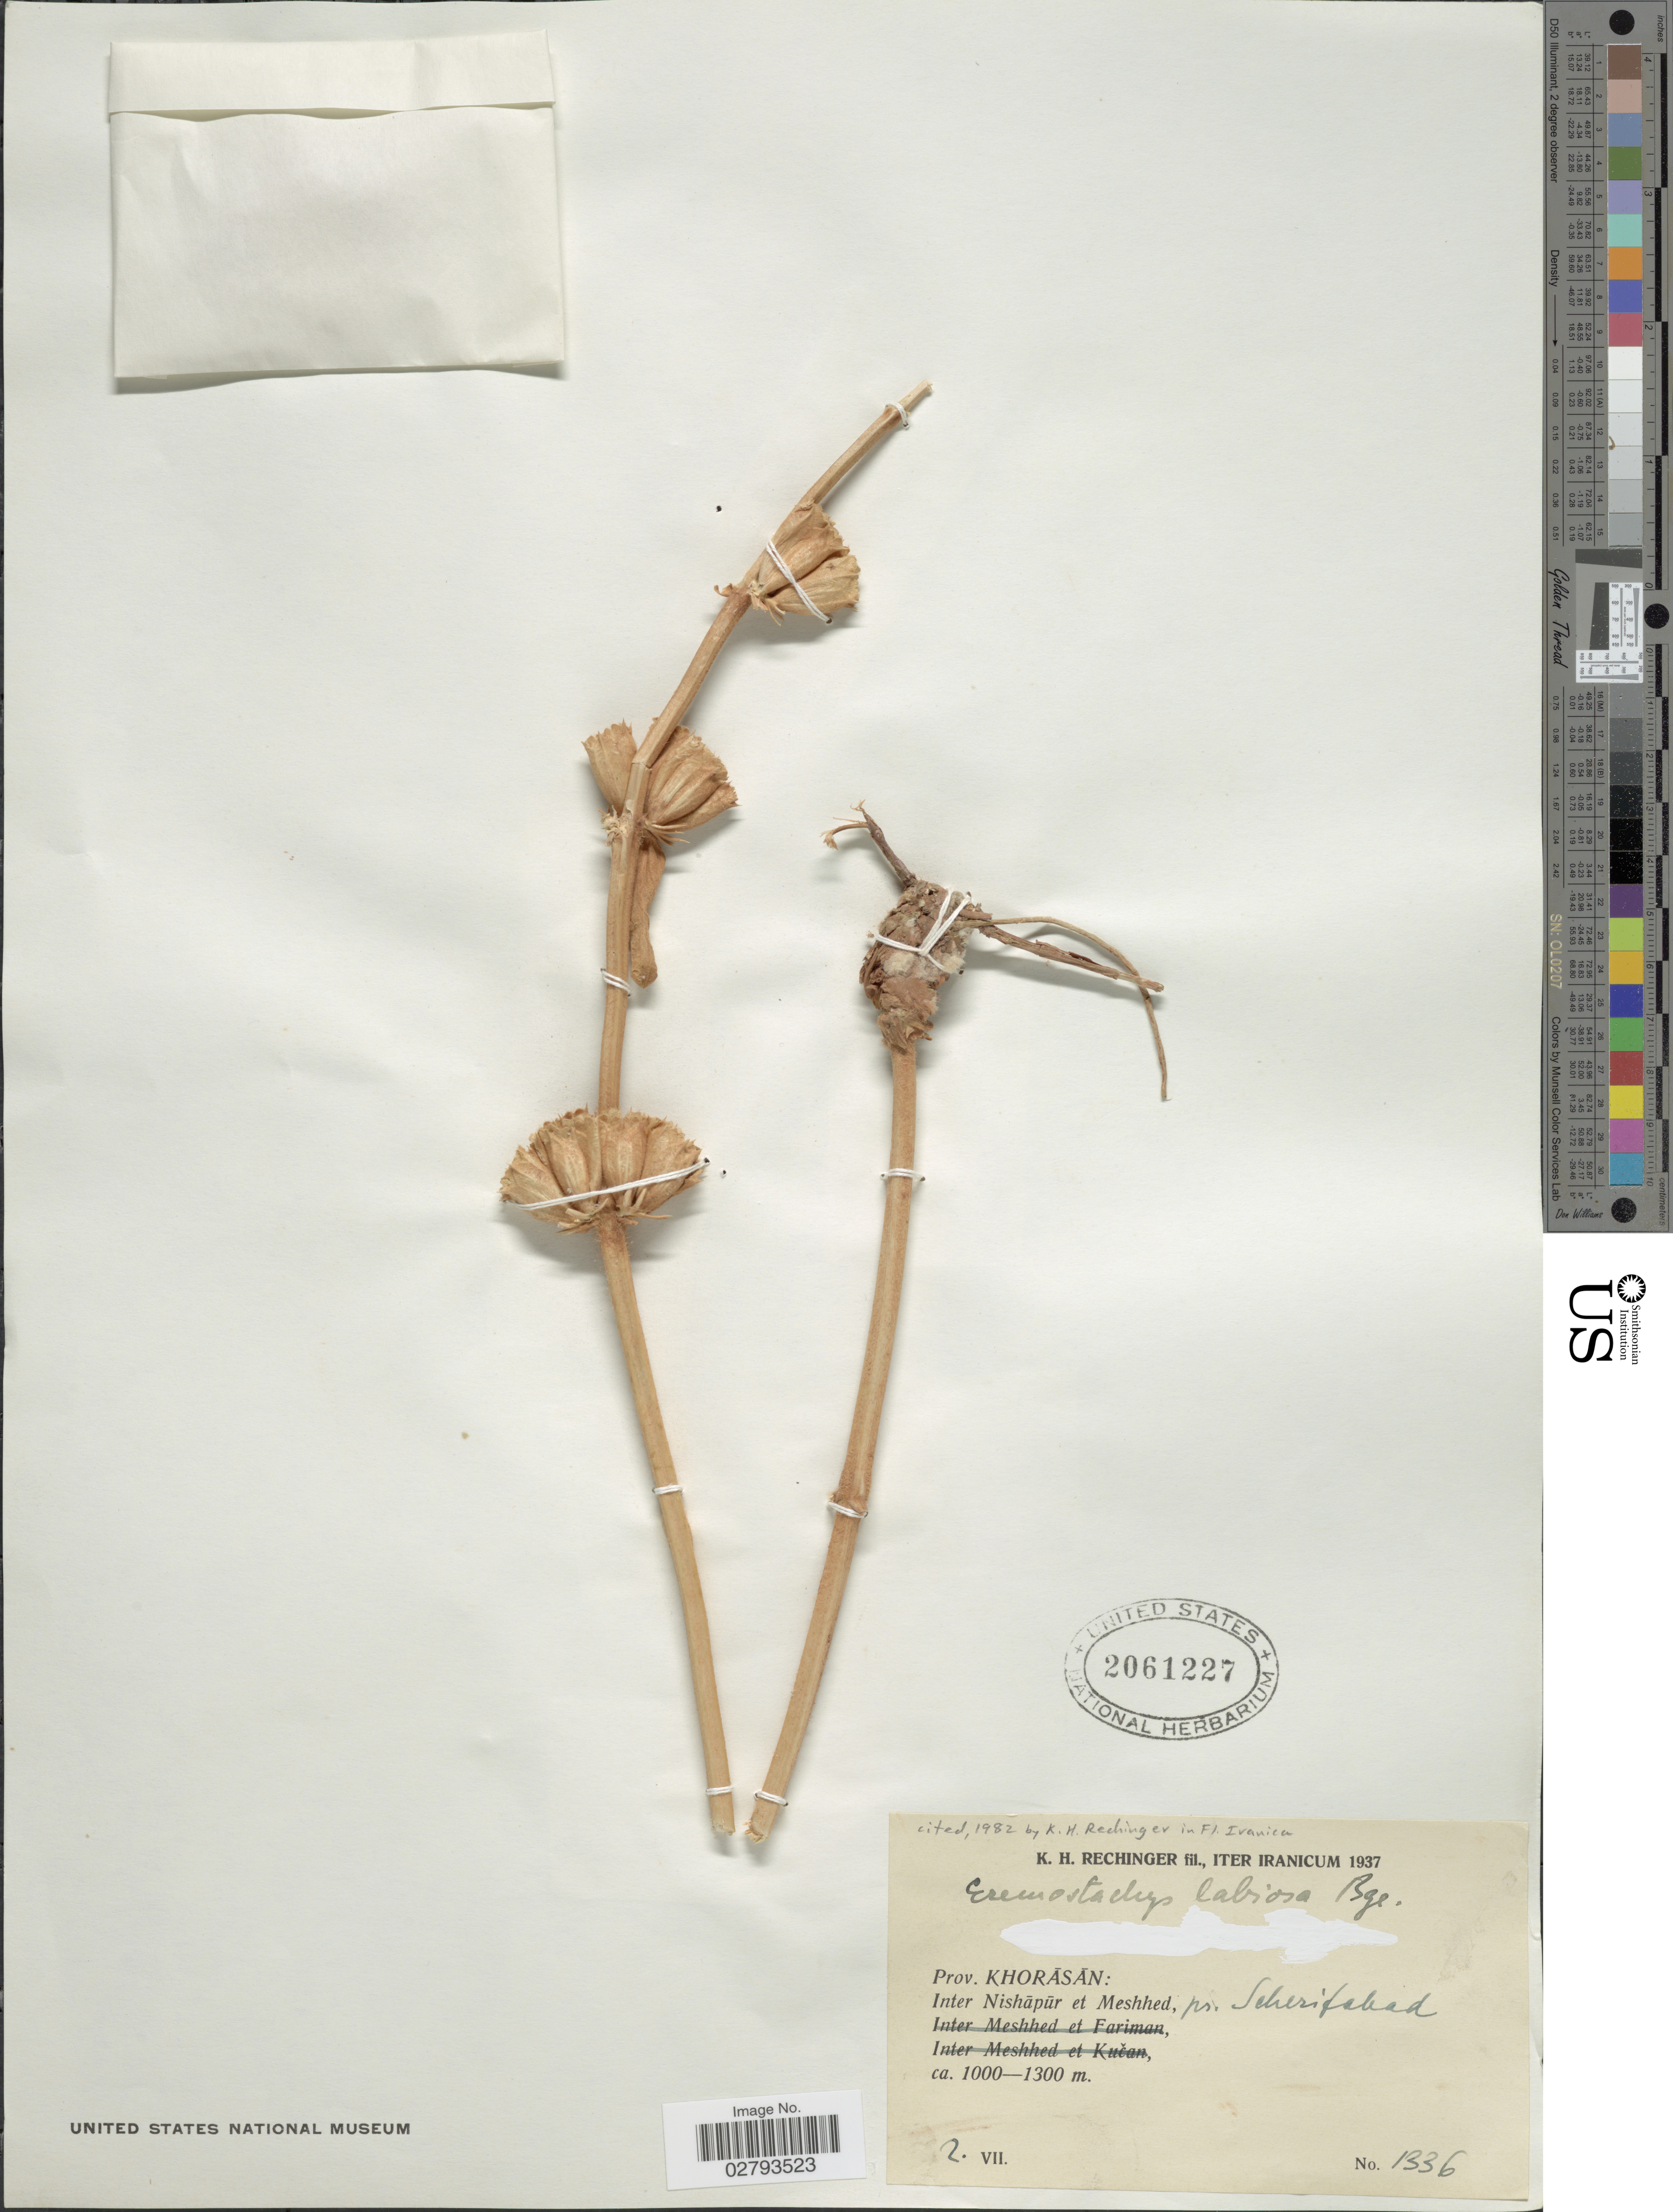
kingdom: Plantae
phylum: Tracheophyta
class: Magnoliopsida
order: Lamiales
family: Lamiaceae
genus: Eremostachys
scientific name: Eremostachys labiosa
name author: Bunge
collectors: K. H. Rechinger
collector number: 1336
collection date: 1937-07-02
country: Iran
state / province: Khorasan [obsolete]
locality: Inter Nishãpür et Meshhed. pr. Scherifabad [Sharifabad]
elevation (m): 1000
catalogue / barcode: US 2061227